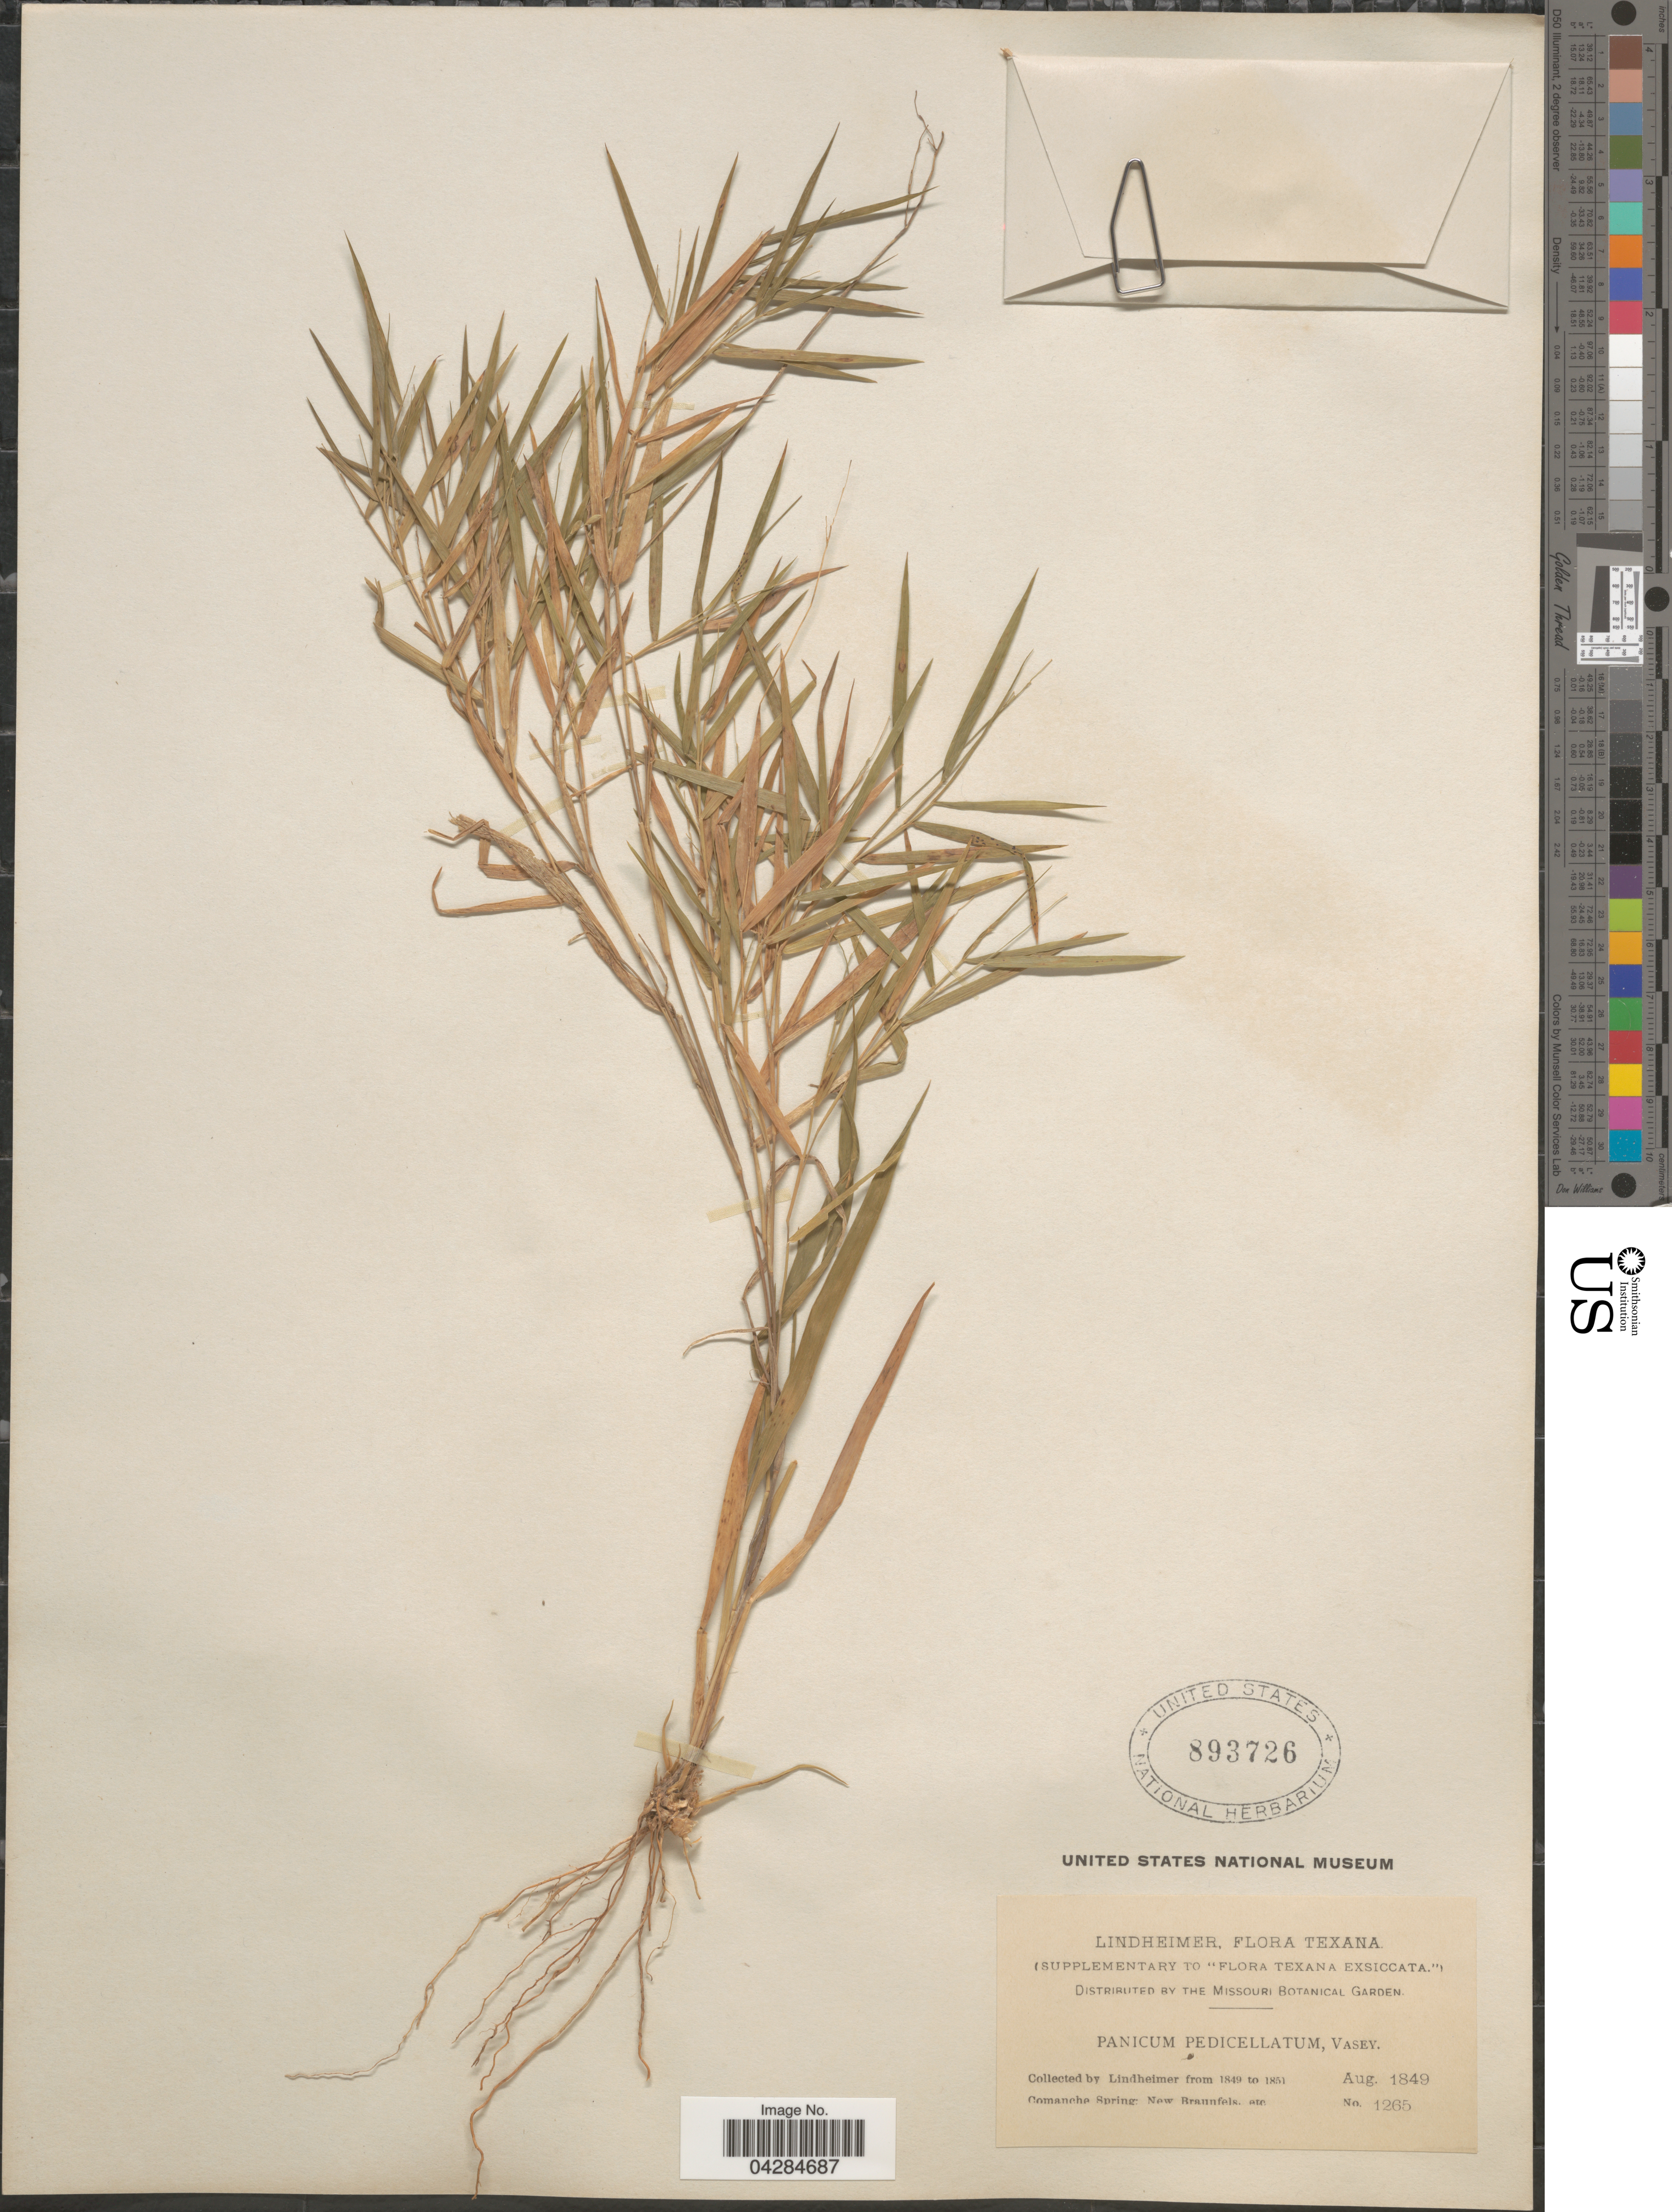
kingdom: Plantae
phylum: Tracheophyta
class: Liliopsida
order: Poales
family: Poaceae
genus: Dichanthelium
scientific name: Dichanthelium pedicellatum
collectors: -. Lindheimer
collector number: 1265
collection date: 1849-08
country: United States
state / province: Texas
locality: Comanche Spring; New Braunfels, etc.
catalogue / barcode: US 893726